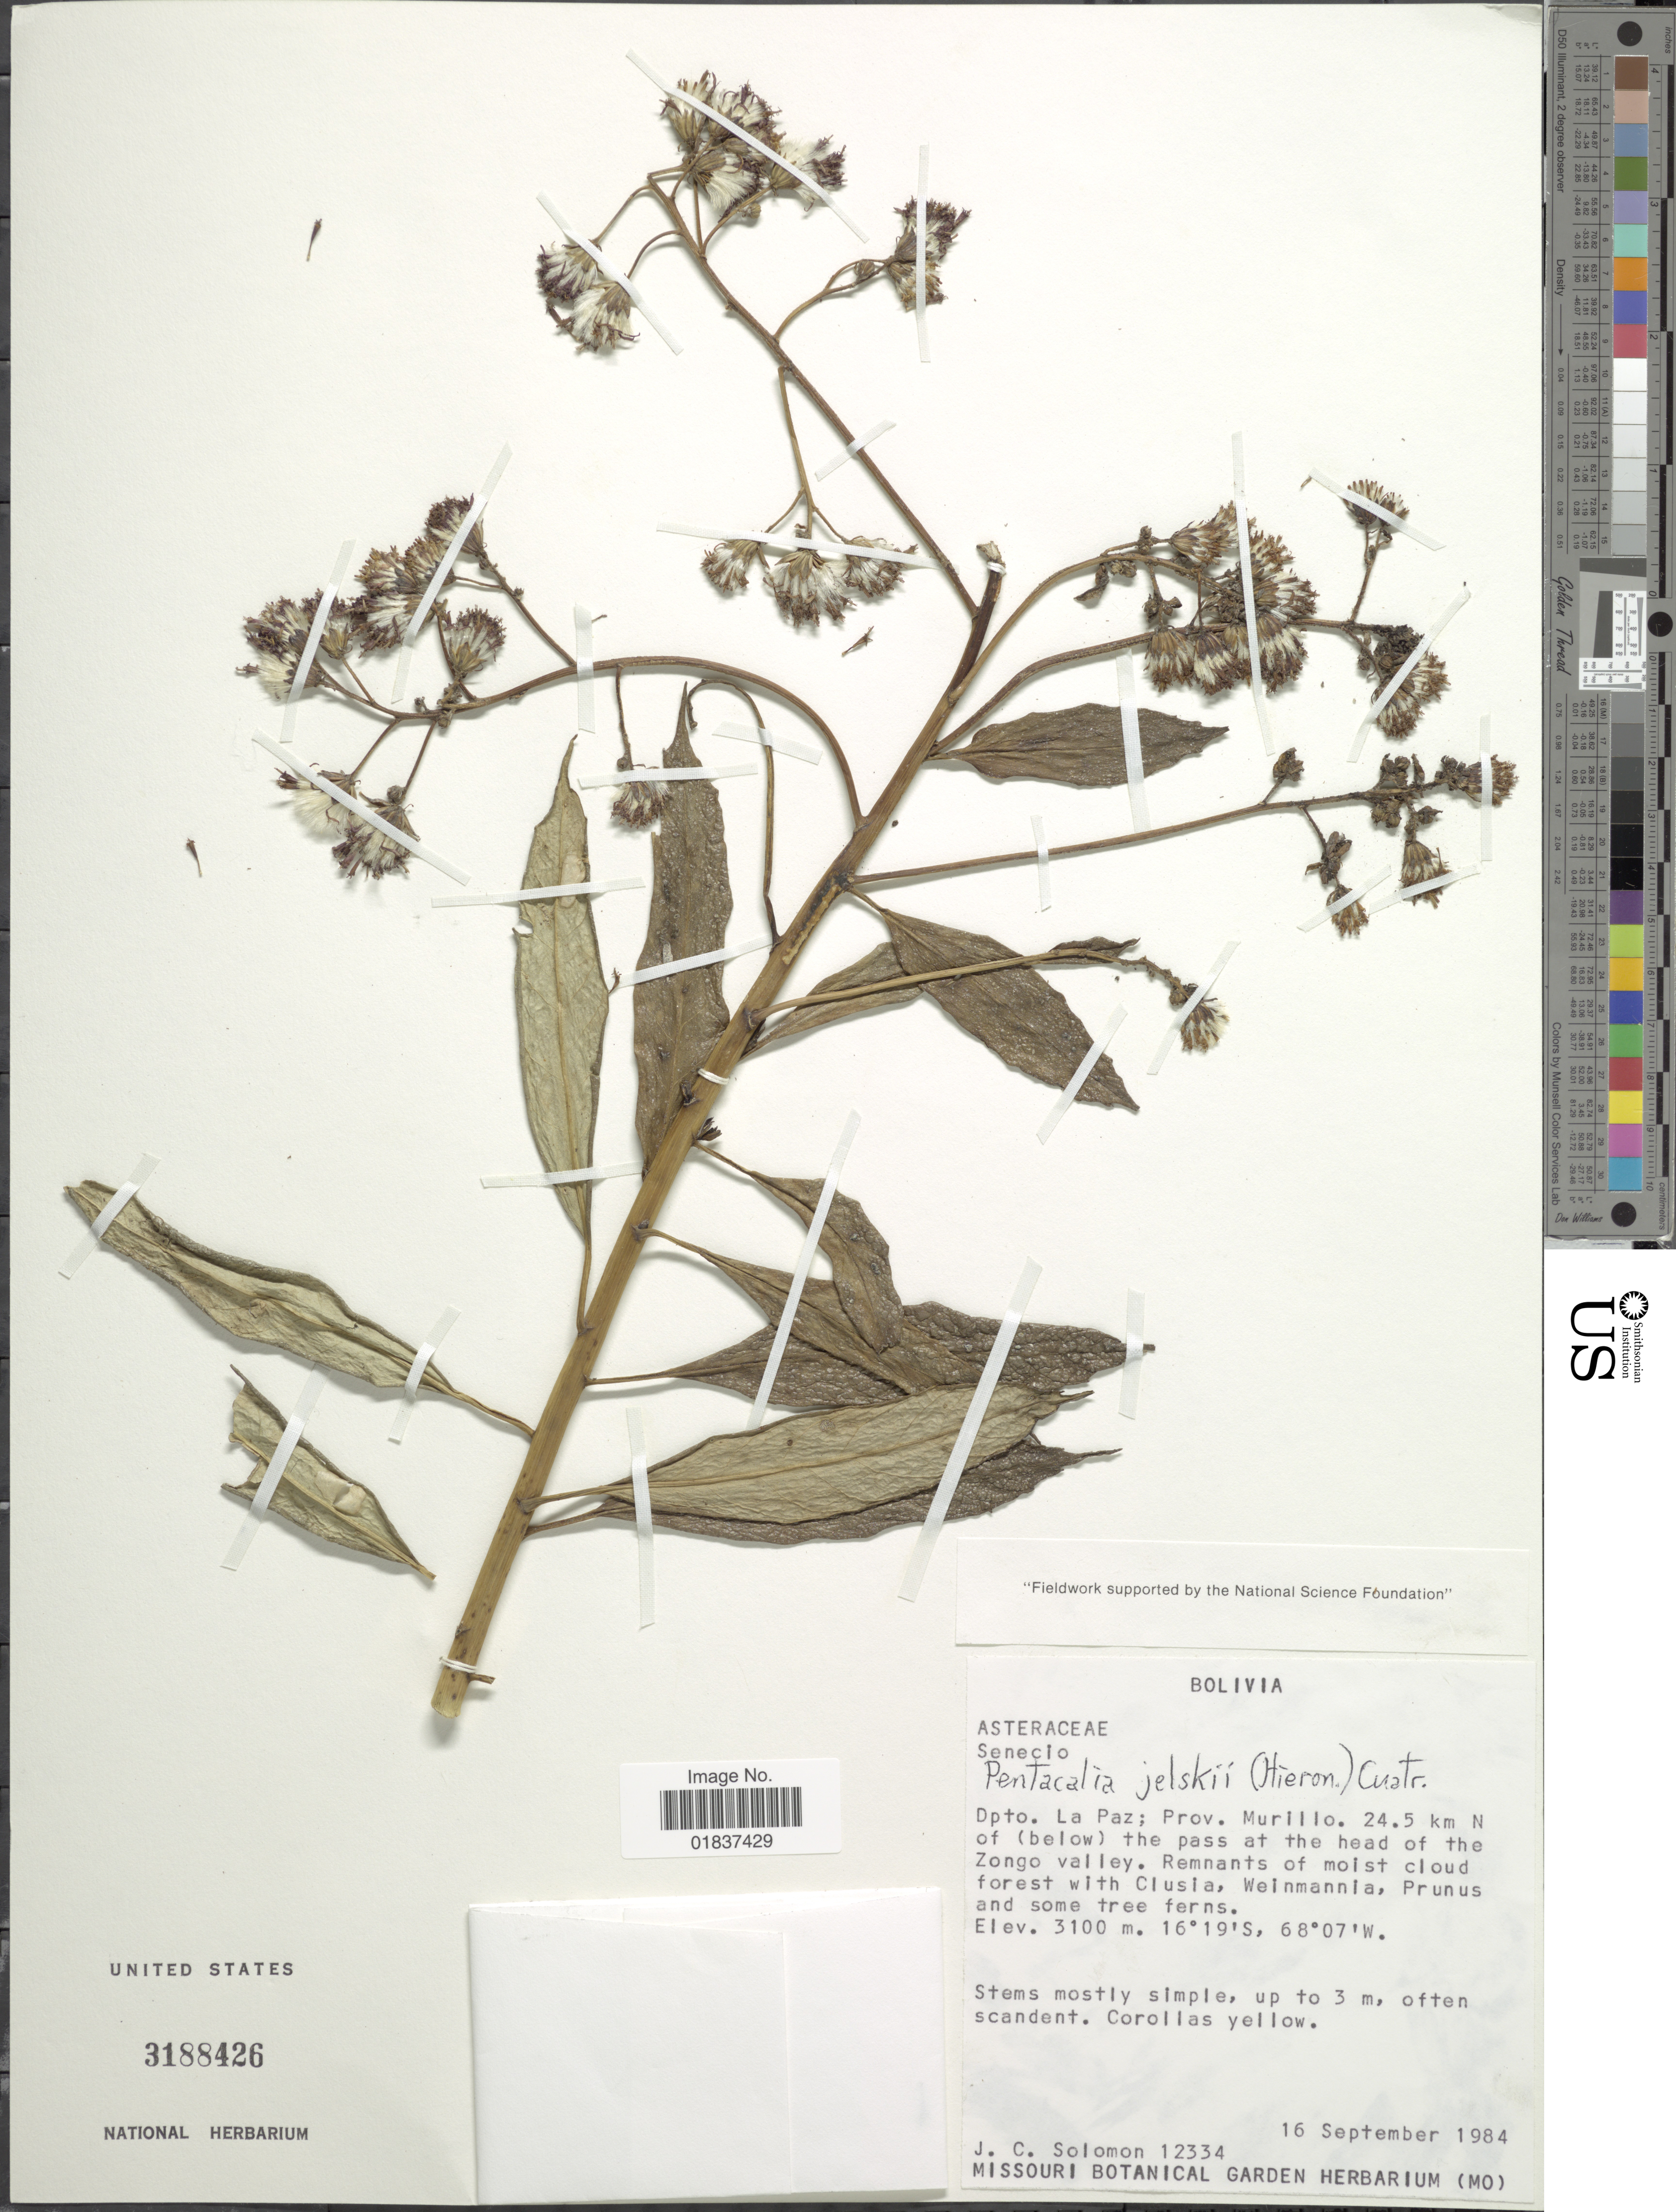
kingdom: Plantae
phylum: Tracheophyta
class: Magnoliopsida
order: Asterales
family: Asteraceae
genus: Dendrophorbium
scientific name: Dendrophorbium biacuminatum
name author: (Rusby) C. Jeffrey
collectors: J. C. Solomon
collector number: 12334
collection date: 1984-09-16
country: Bolivia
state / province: La Paz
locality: Dpto. La Paz; Prov. Murillo. 24.5 km N of (below) the pass at the head of the Zongo valley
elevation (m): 3100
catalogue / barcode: US 3188426